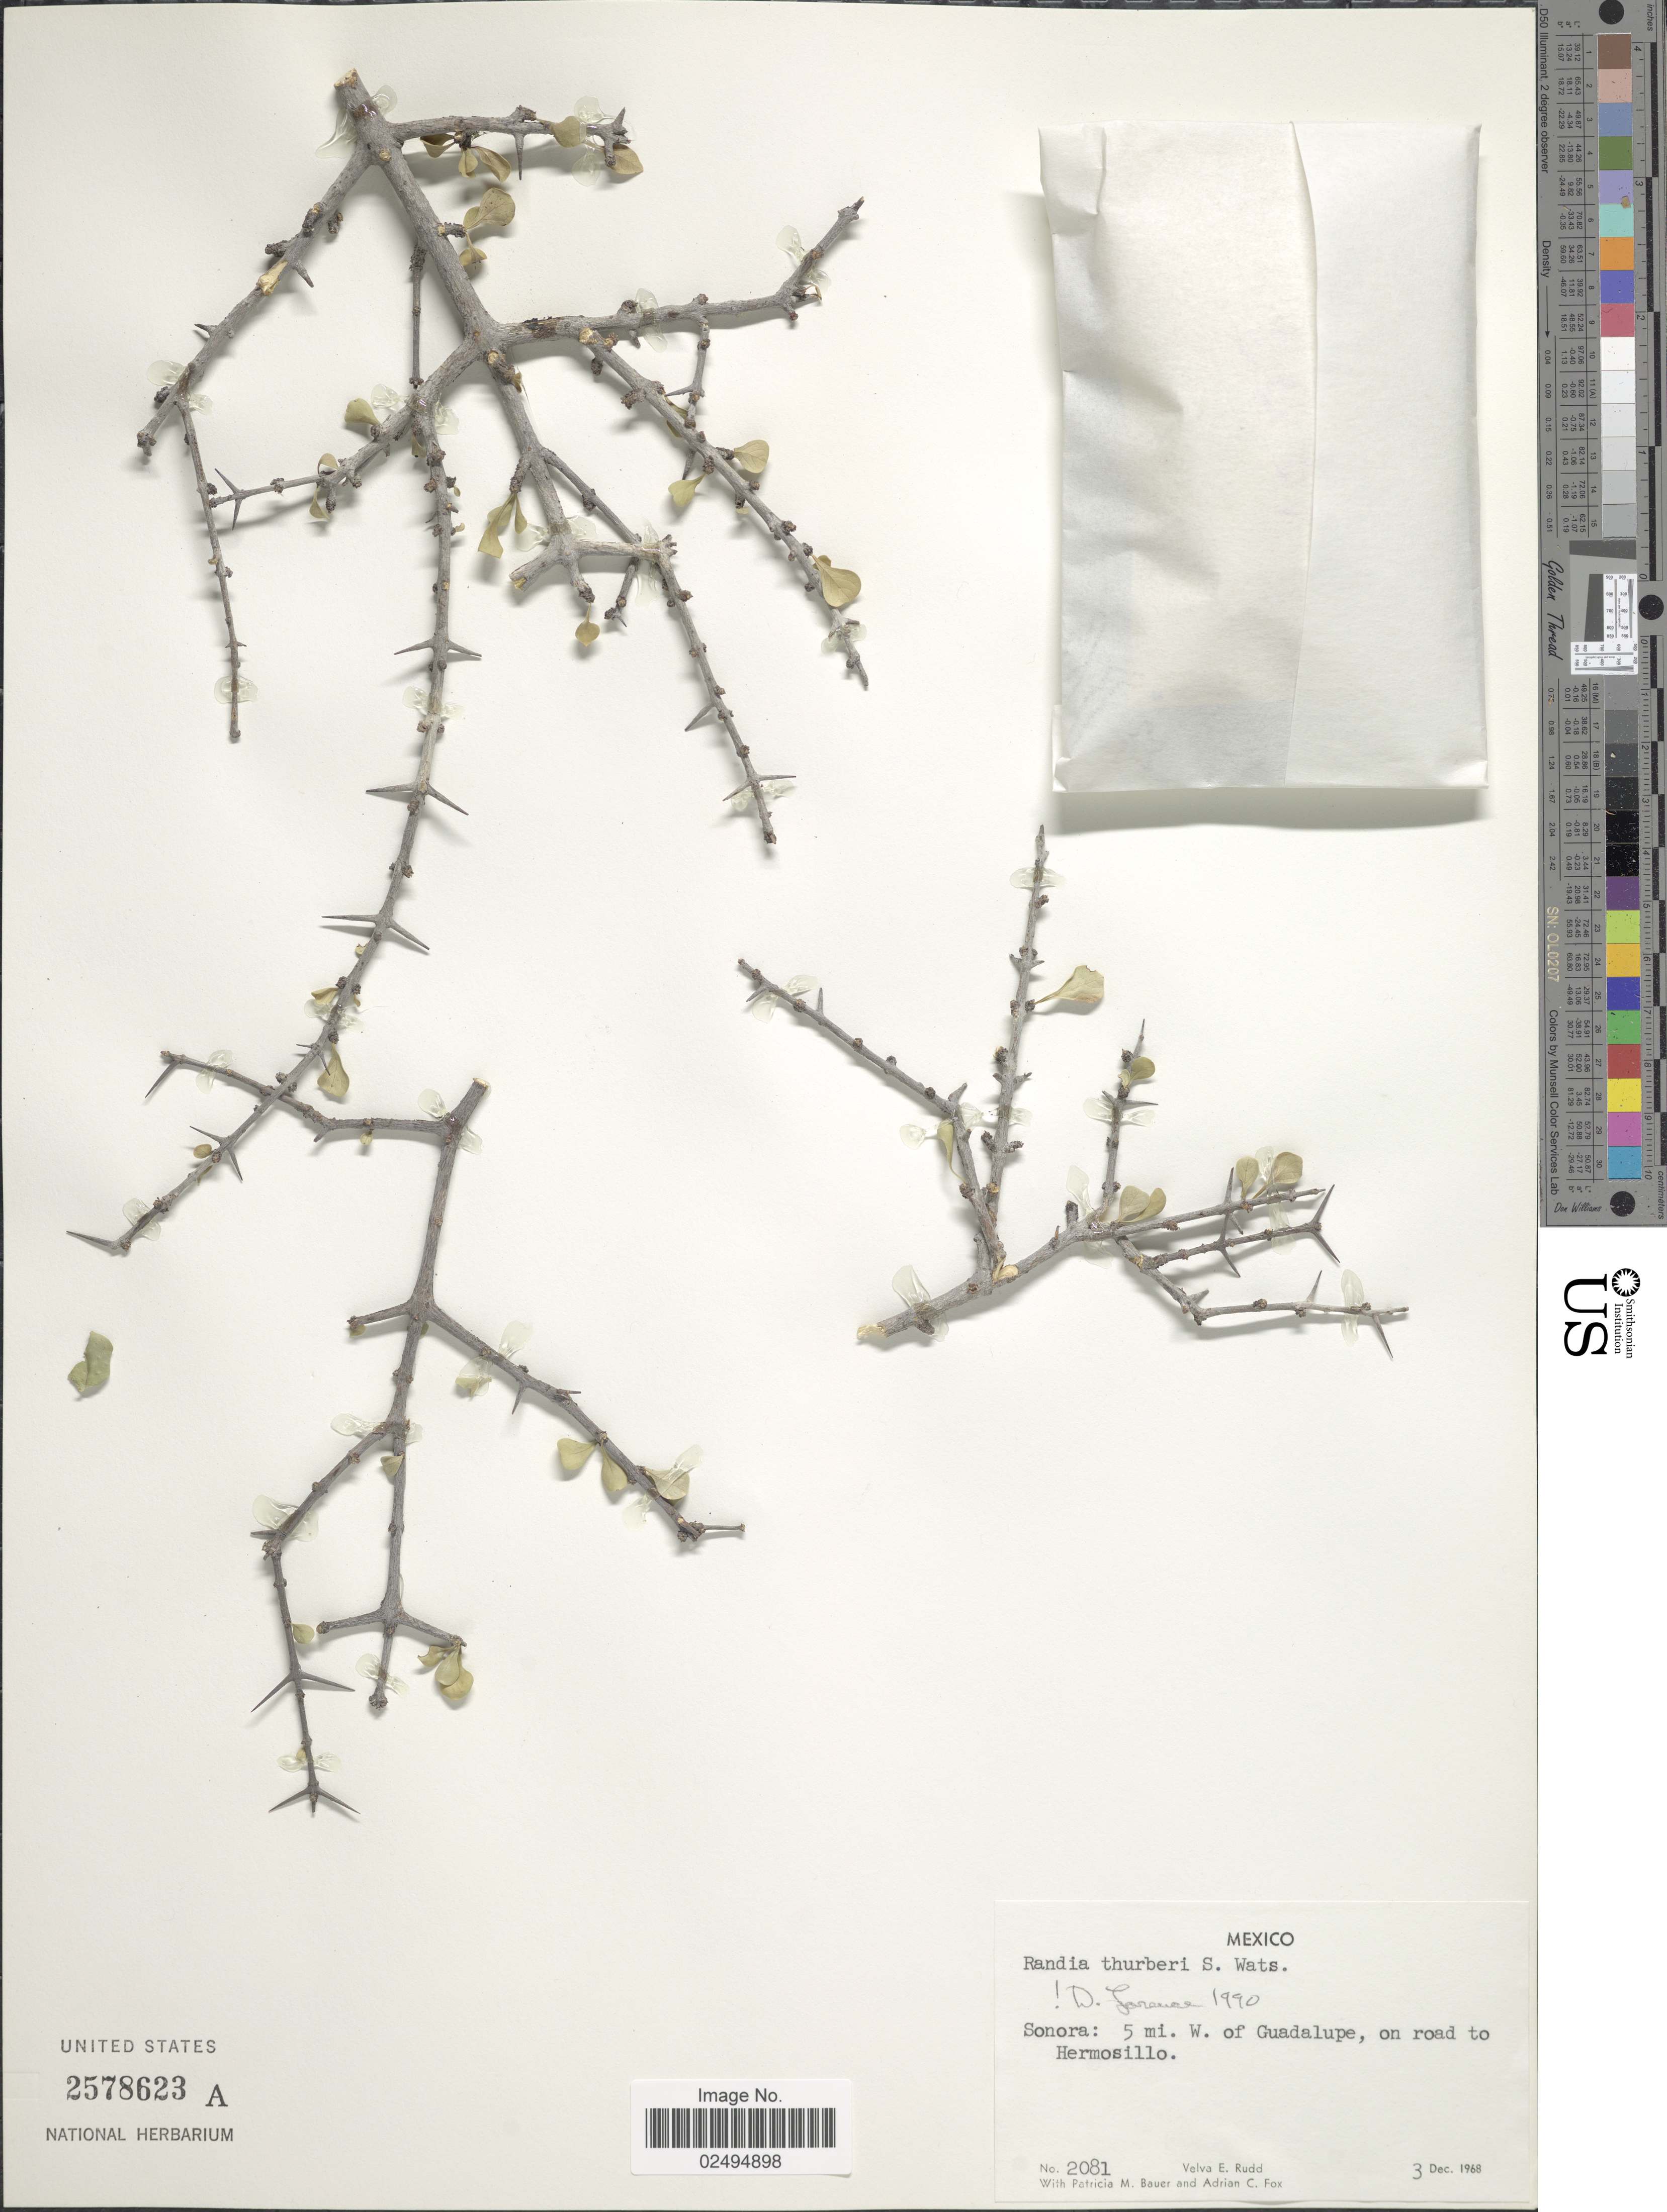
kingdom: Plantae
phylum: Tracheophyta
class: Magnoliopsida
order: Gentianales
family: Rubiaceae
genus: Randia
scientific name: Randia thurberi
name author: S. Watson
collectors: V. E. Rudd, P. Bauer & A. Fox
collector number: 2081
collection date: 1968-12-03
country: Mexico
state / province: Sonora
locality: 5 mi. W. of Guadalupe, on road to Hermosillo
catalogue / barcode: US 2578623A